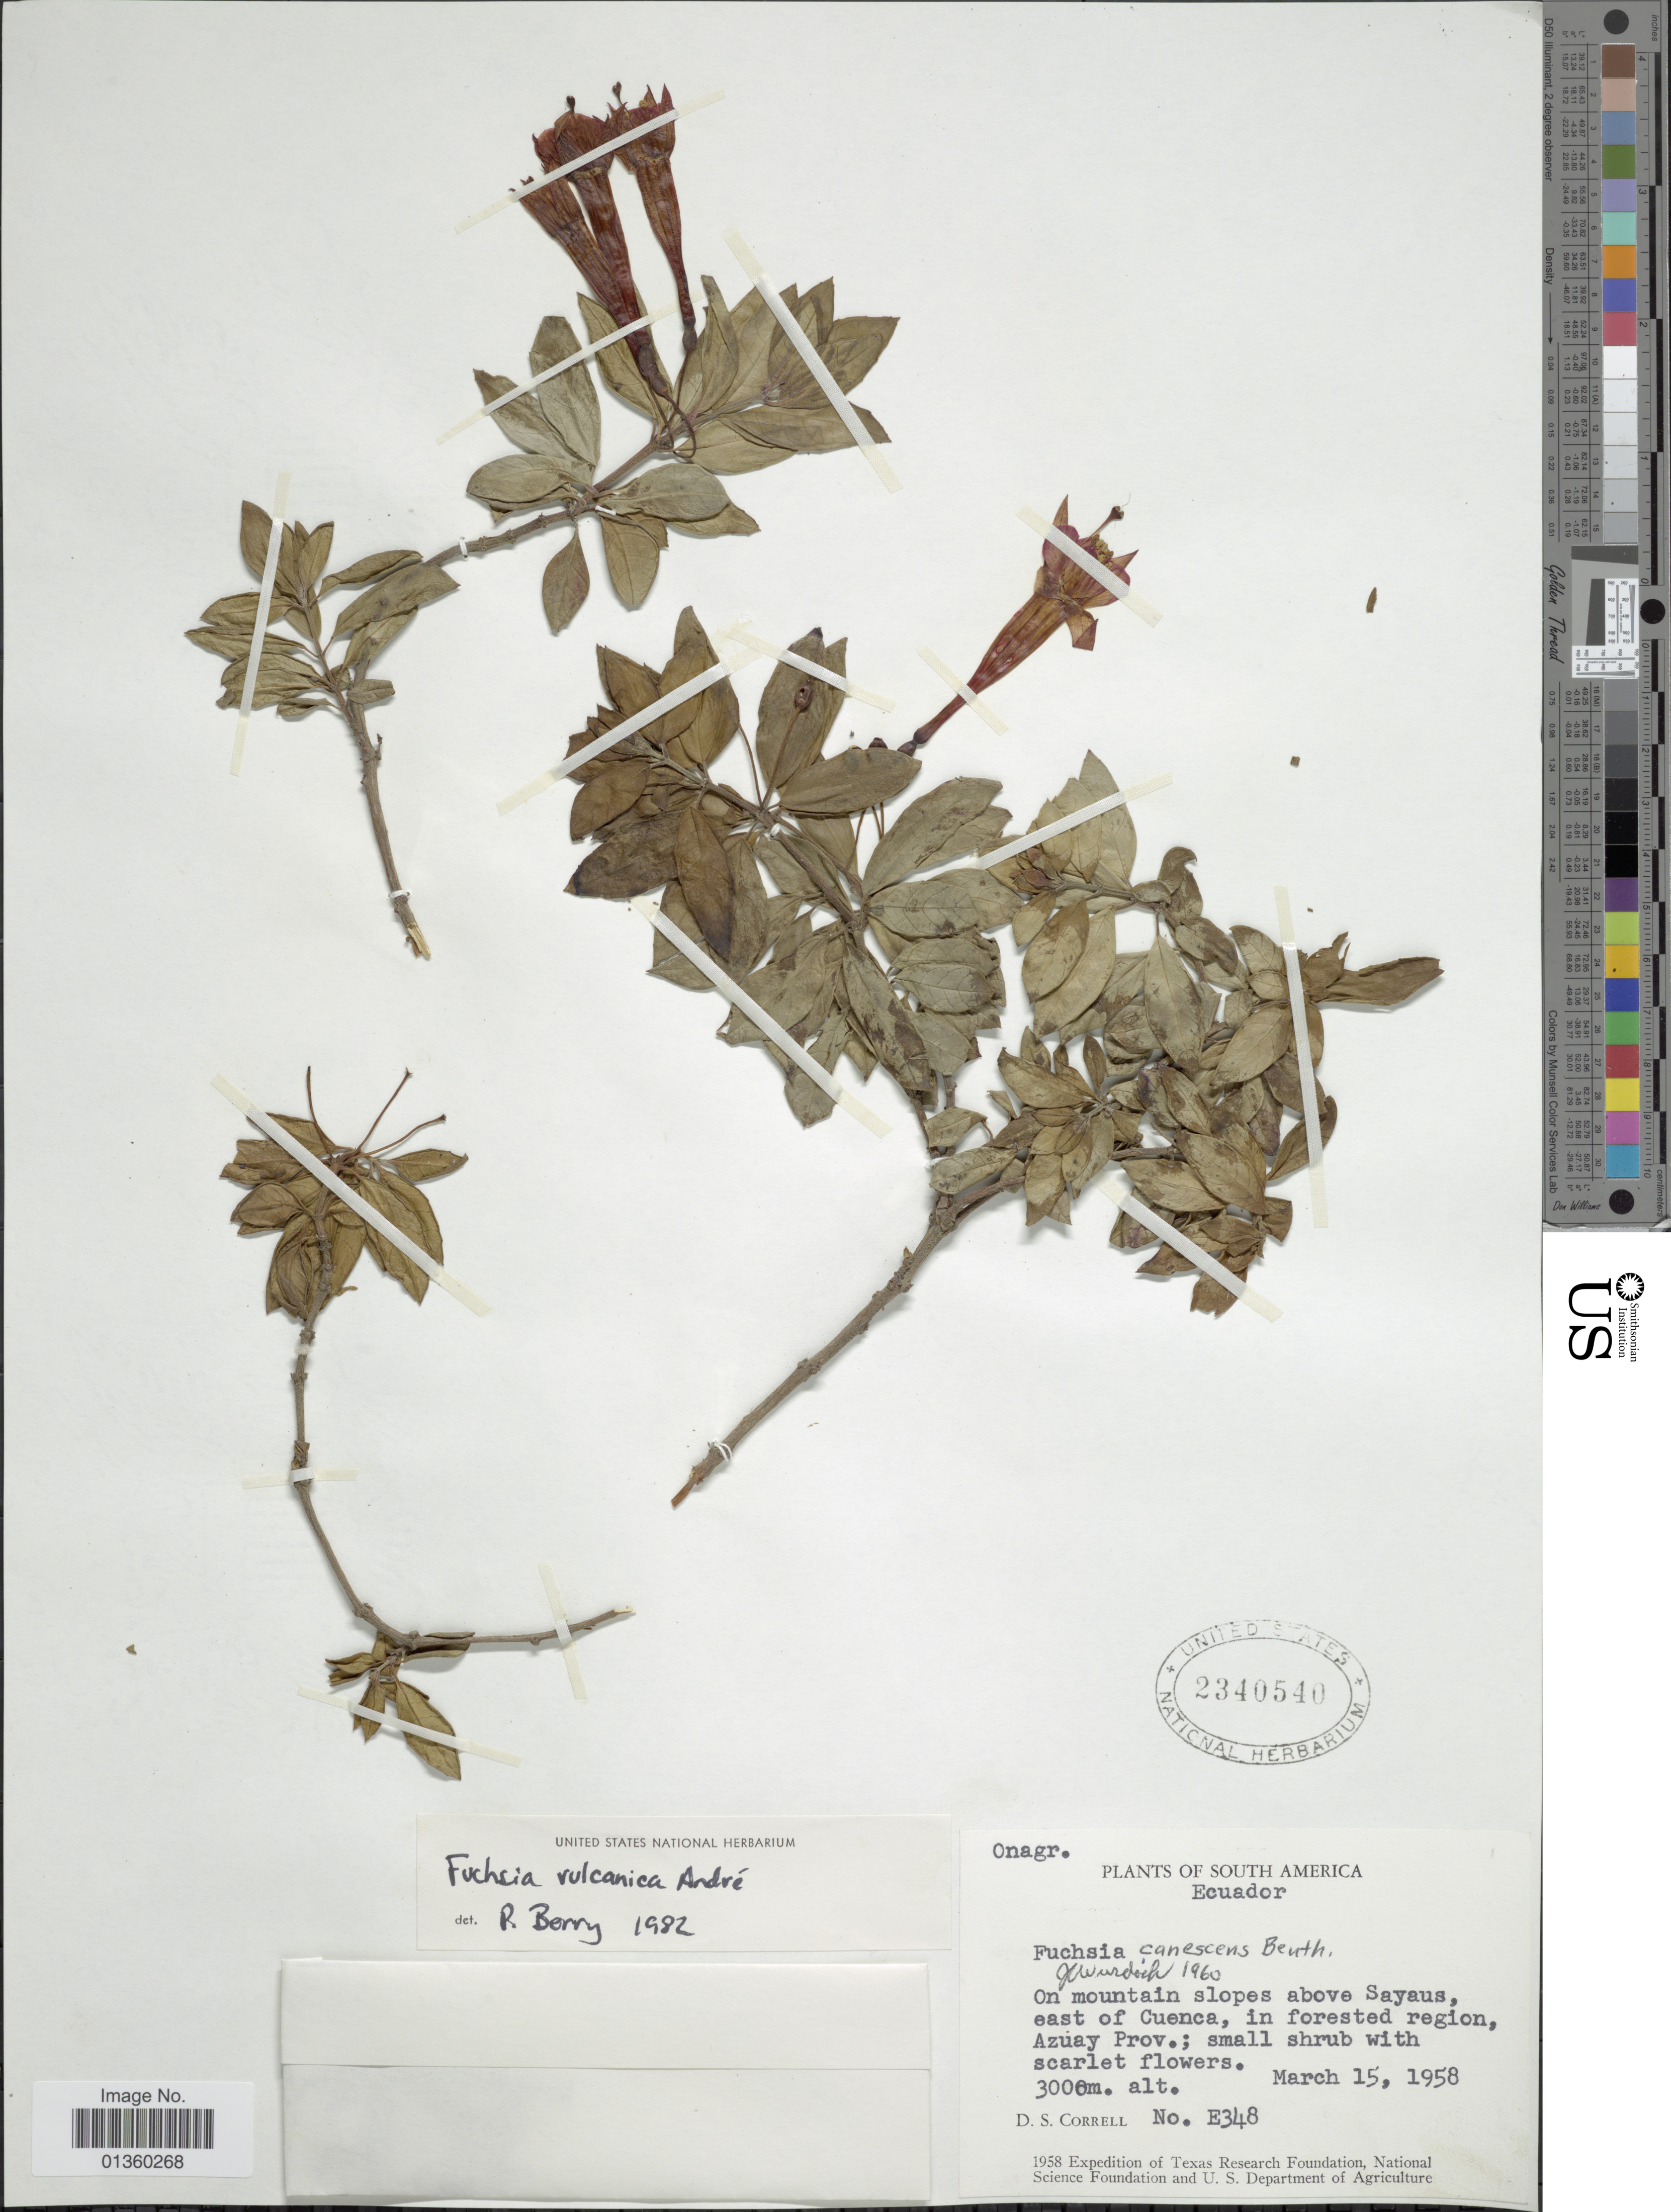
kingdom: Plantae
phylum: Tracheophyta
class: Magnoliopsida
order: Myrtales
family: Onagraceae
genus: Fuchsia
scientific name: Fuchsia vulcanica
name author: André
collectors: D. S. Correll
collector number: E348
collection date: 1958-03-15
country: Ecuador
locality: On mountain slopes above Sayaus, east of Cuenca, in forested region, Azuay Prov.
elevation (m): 3000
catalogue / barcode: US 2340540